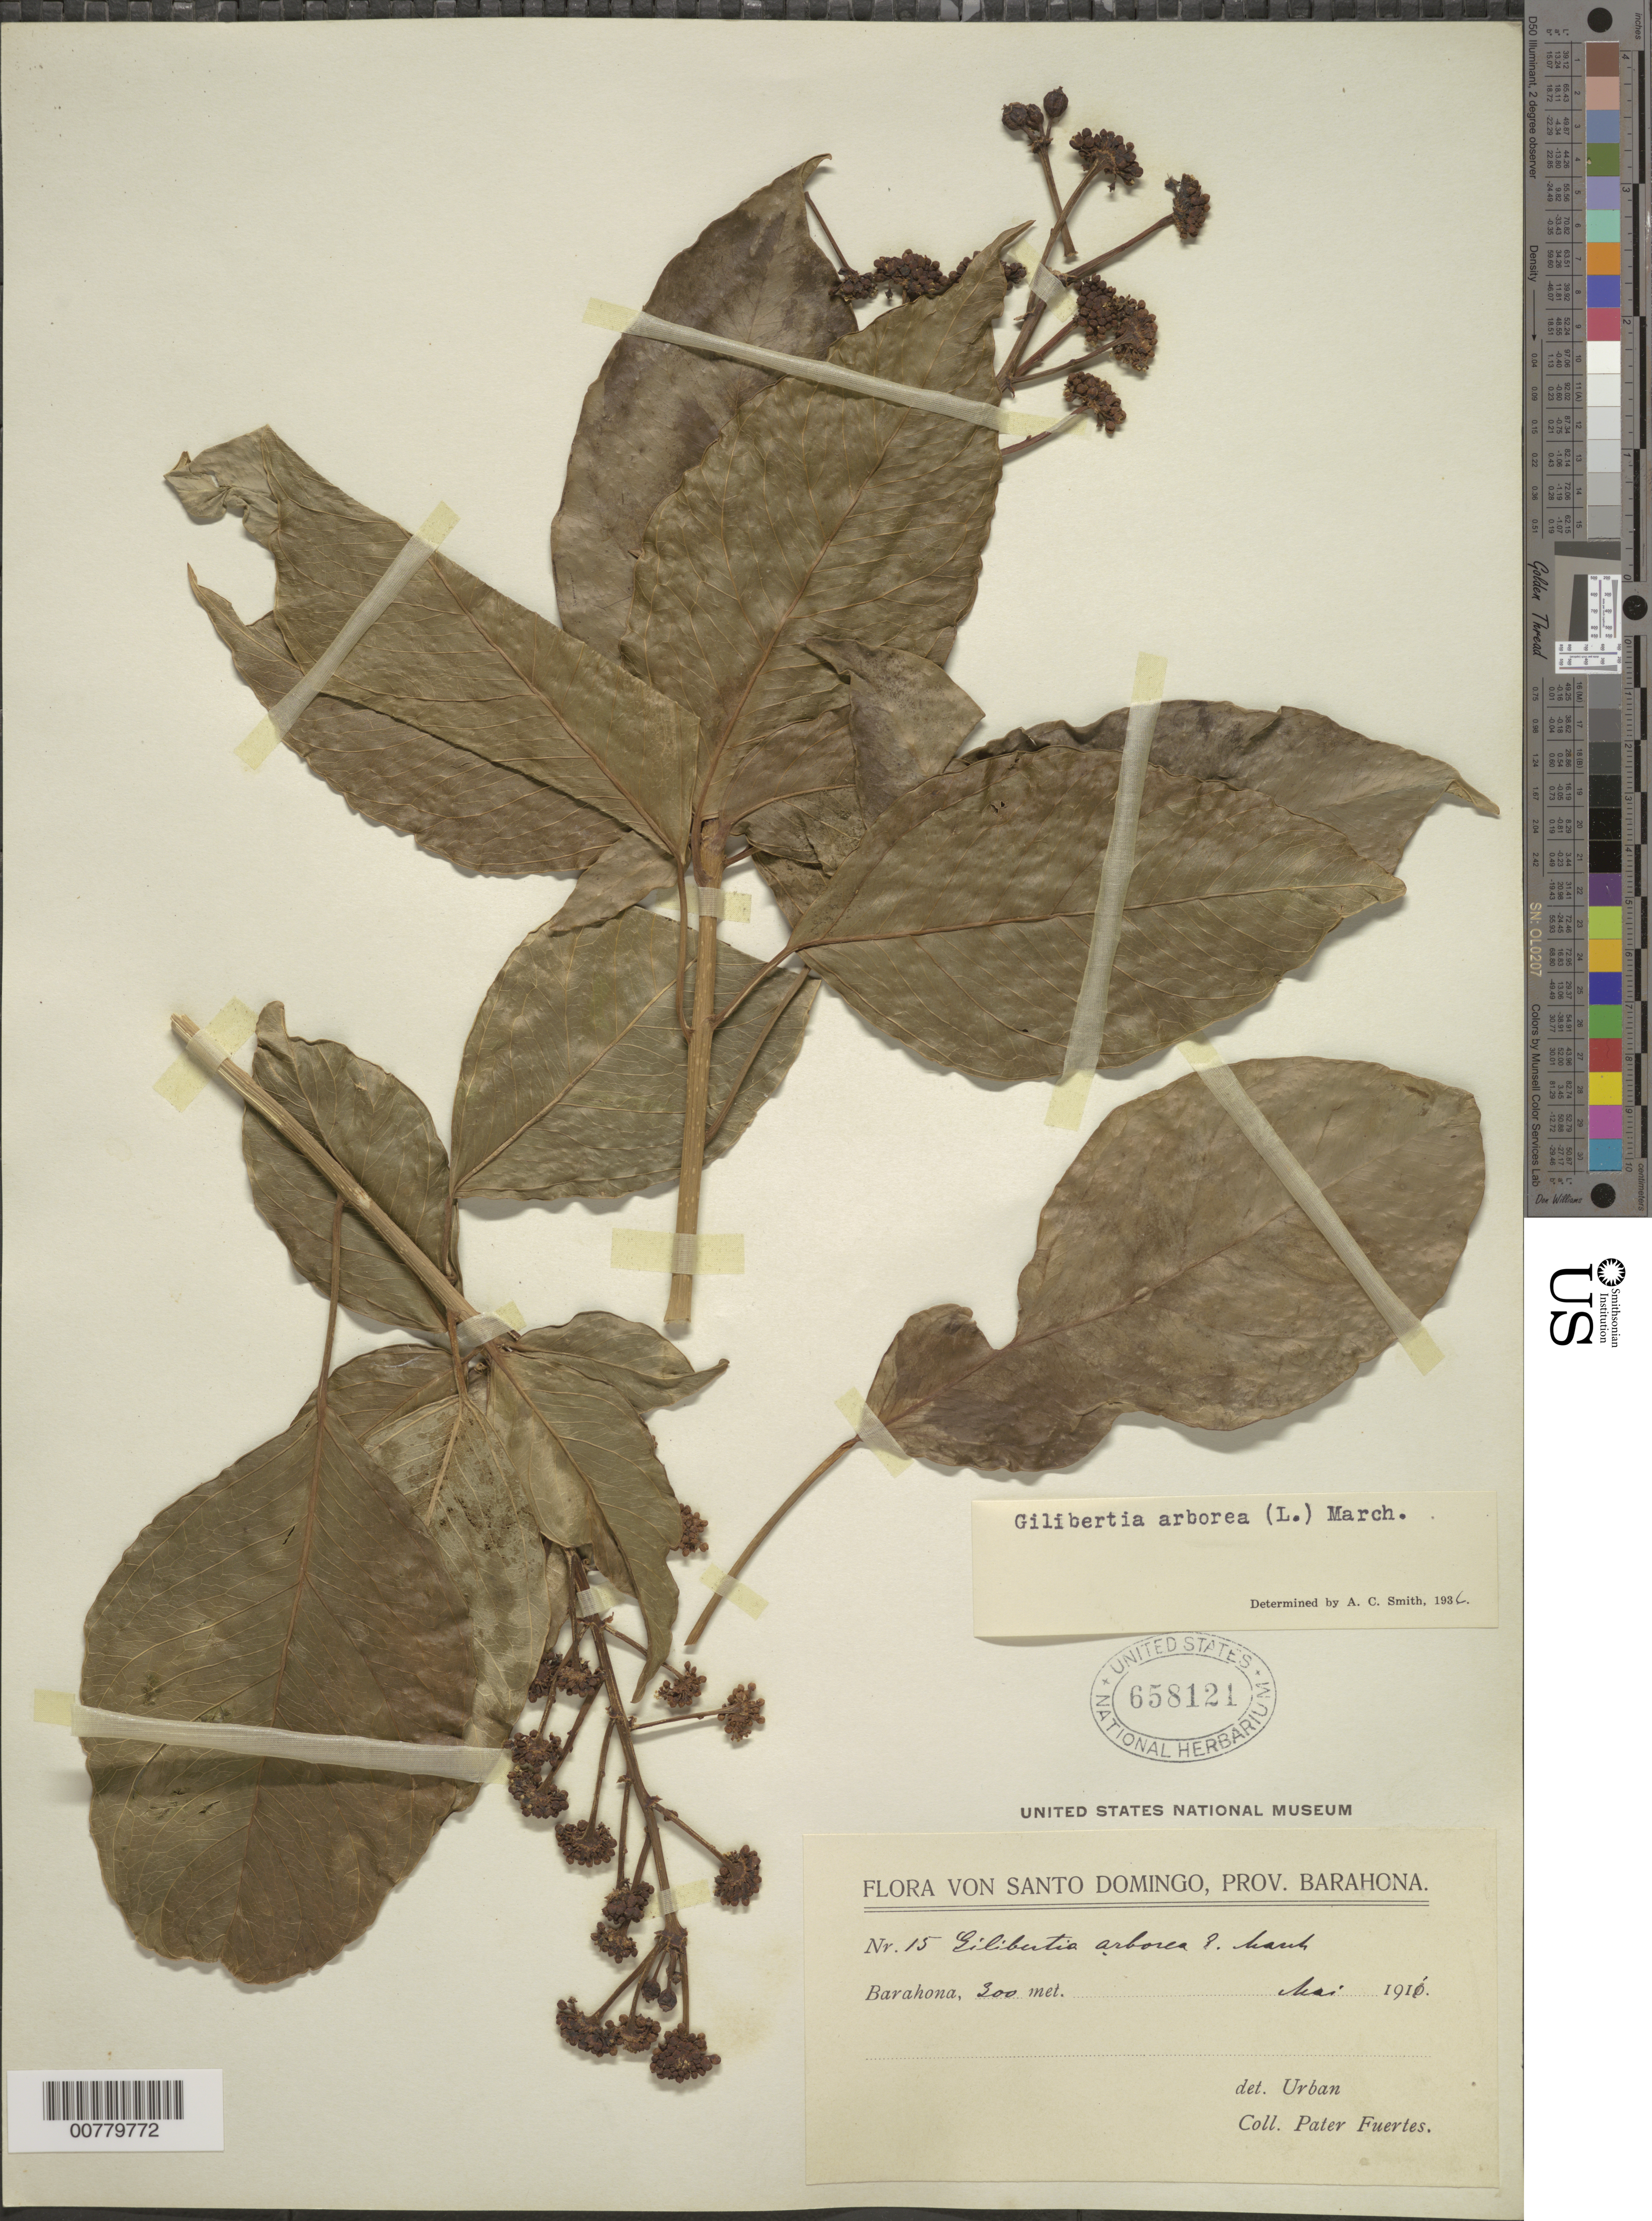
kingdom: Plantae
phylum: Tracheophyta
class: Magnoliopsida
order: Apiales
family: Araliaceae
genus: Dendropanax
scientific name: Dendropanax arboreus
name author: (L.) Decne. & Planch.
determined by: Smith, A. C.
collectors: M. D. Fuertes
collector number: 15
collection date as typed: Mar 1911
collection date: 1911-03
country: Dominican Republic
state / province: Barahona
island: Hispaniola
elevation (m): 300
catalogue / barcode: US 658121